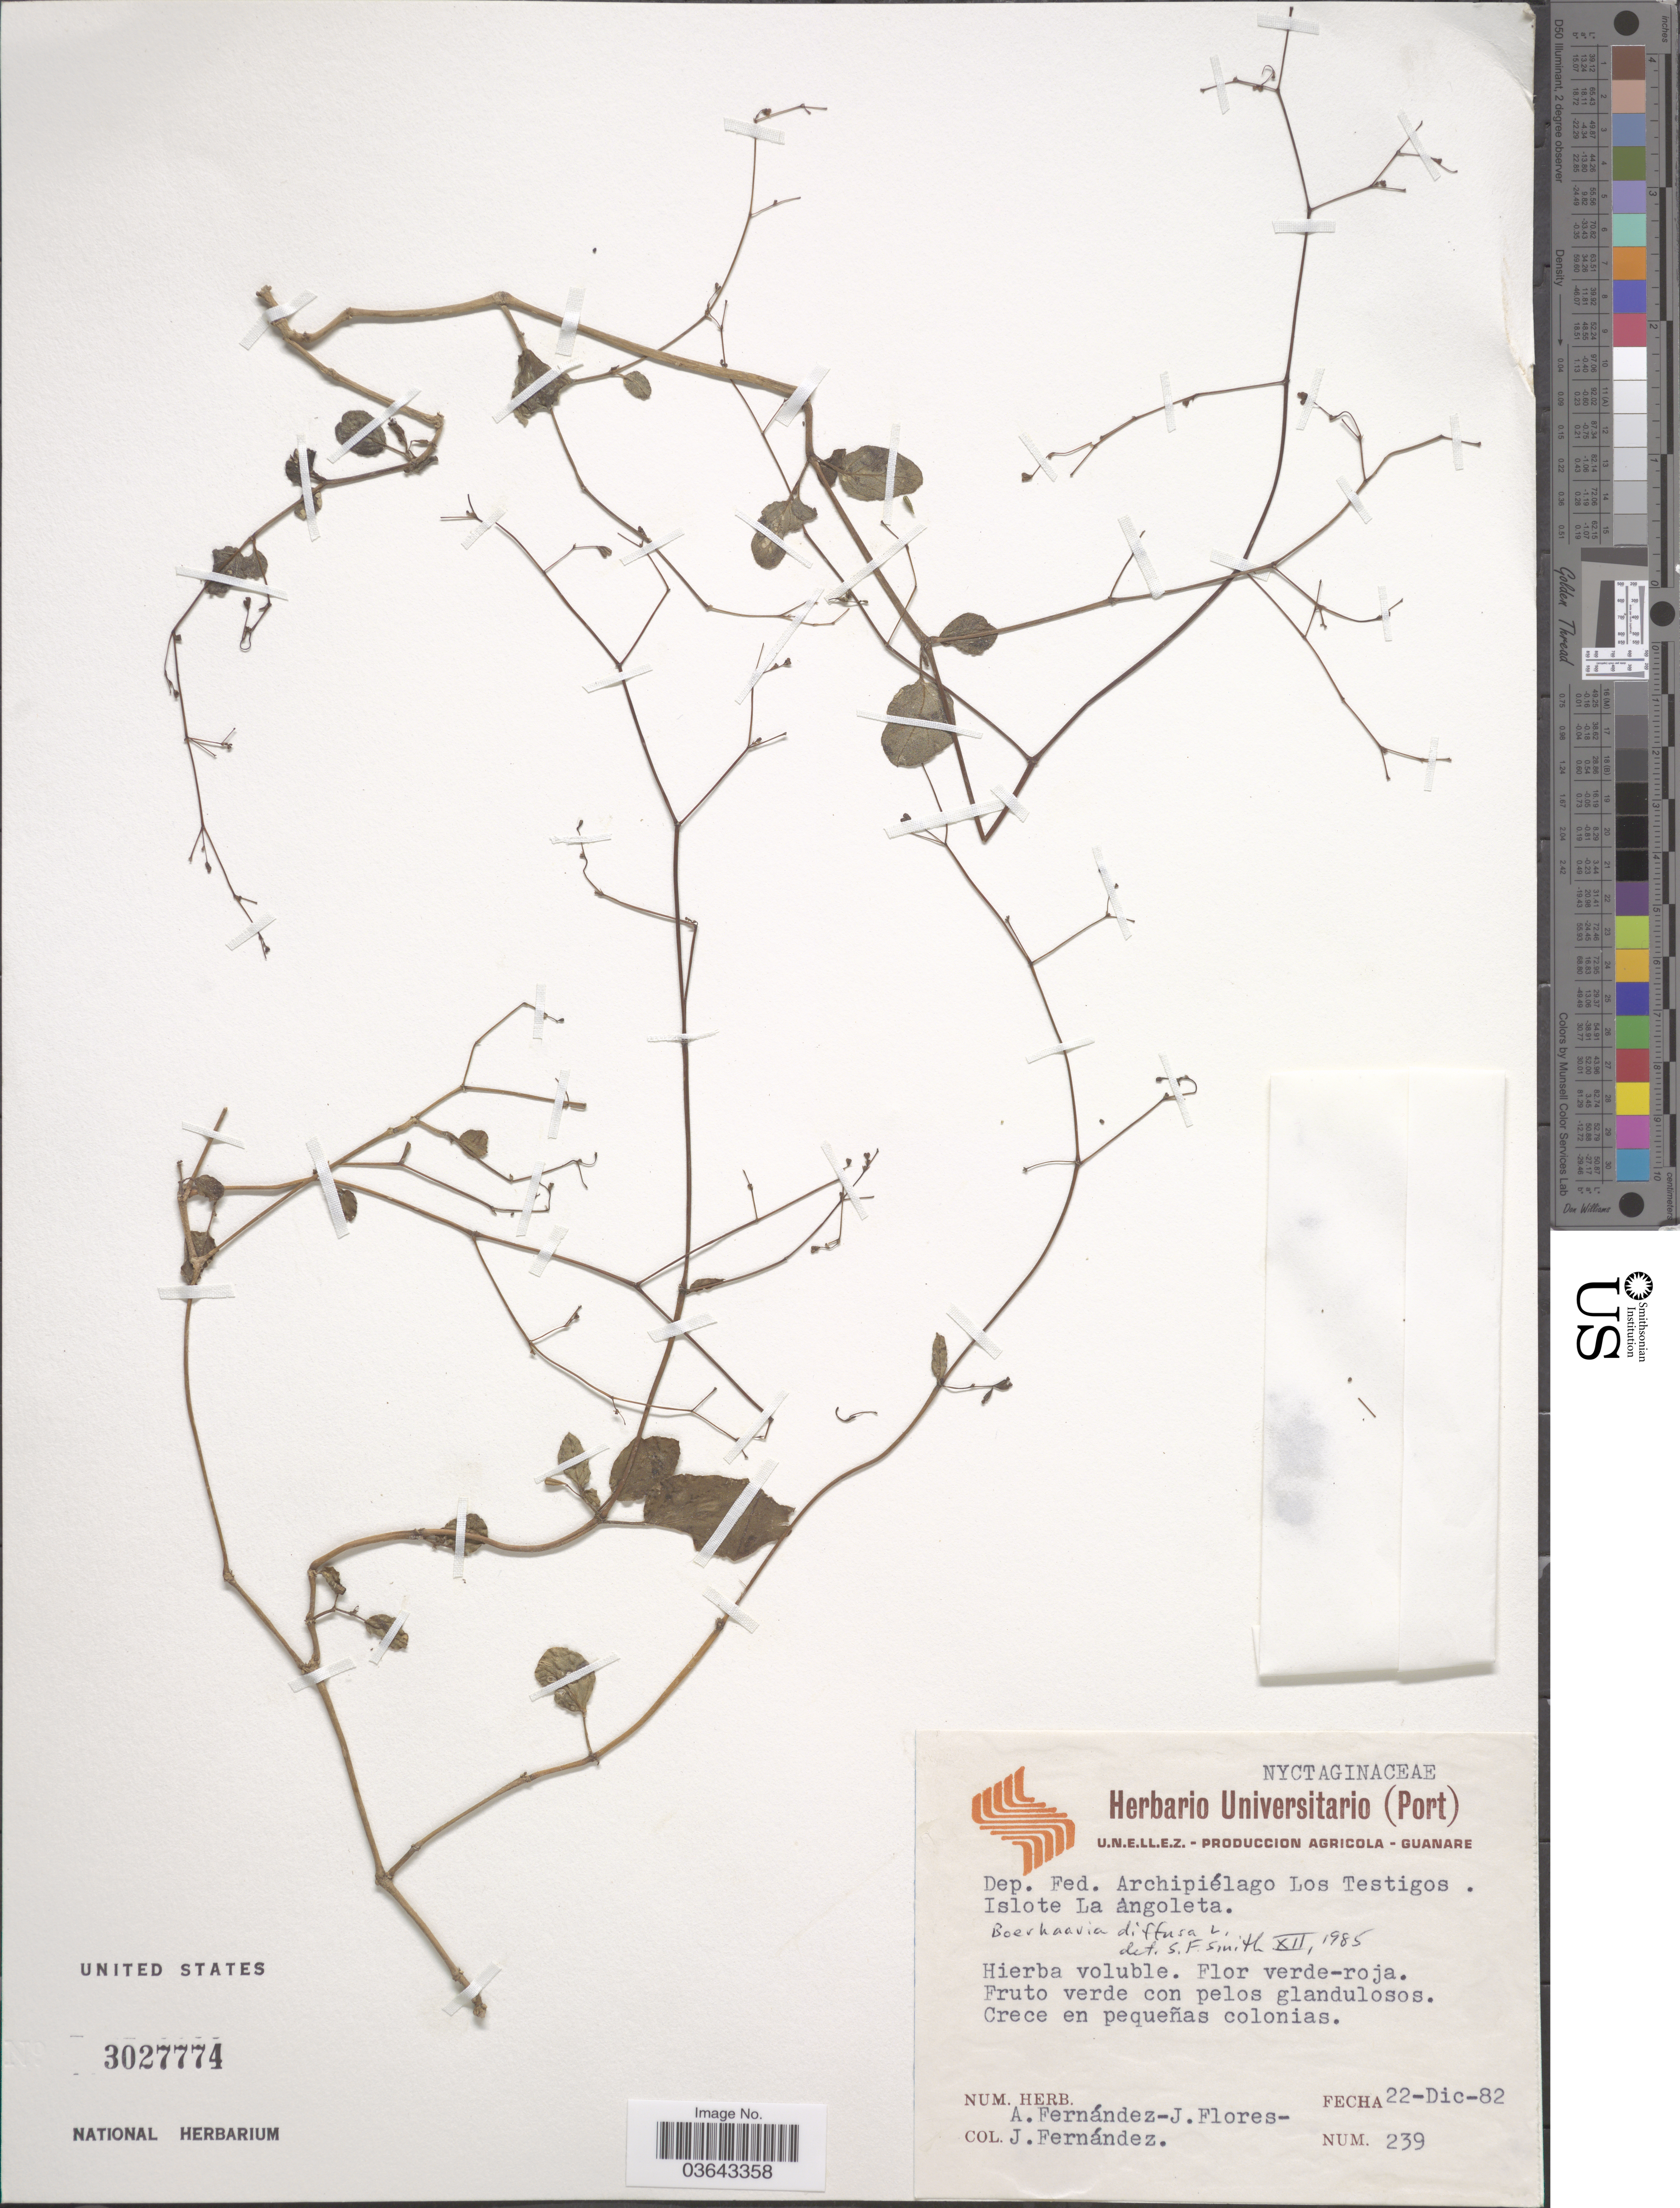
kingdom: Plantae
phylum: Tracheophyta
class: Magnoliopsida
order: Caryophyllales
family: Nyctaginaceae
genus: Boerhavia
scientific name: Boerhavia diffusa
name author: L.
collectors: A. Fernández, J. Flores & J. Fernández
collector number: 239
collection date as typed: Transcribed d/m/y: 22/12/82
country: Venezuela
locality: Dep. Fed. Archipiélago Los Testigos. Islote La angoleta.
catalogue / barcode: US 3027774